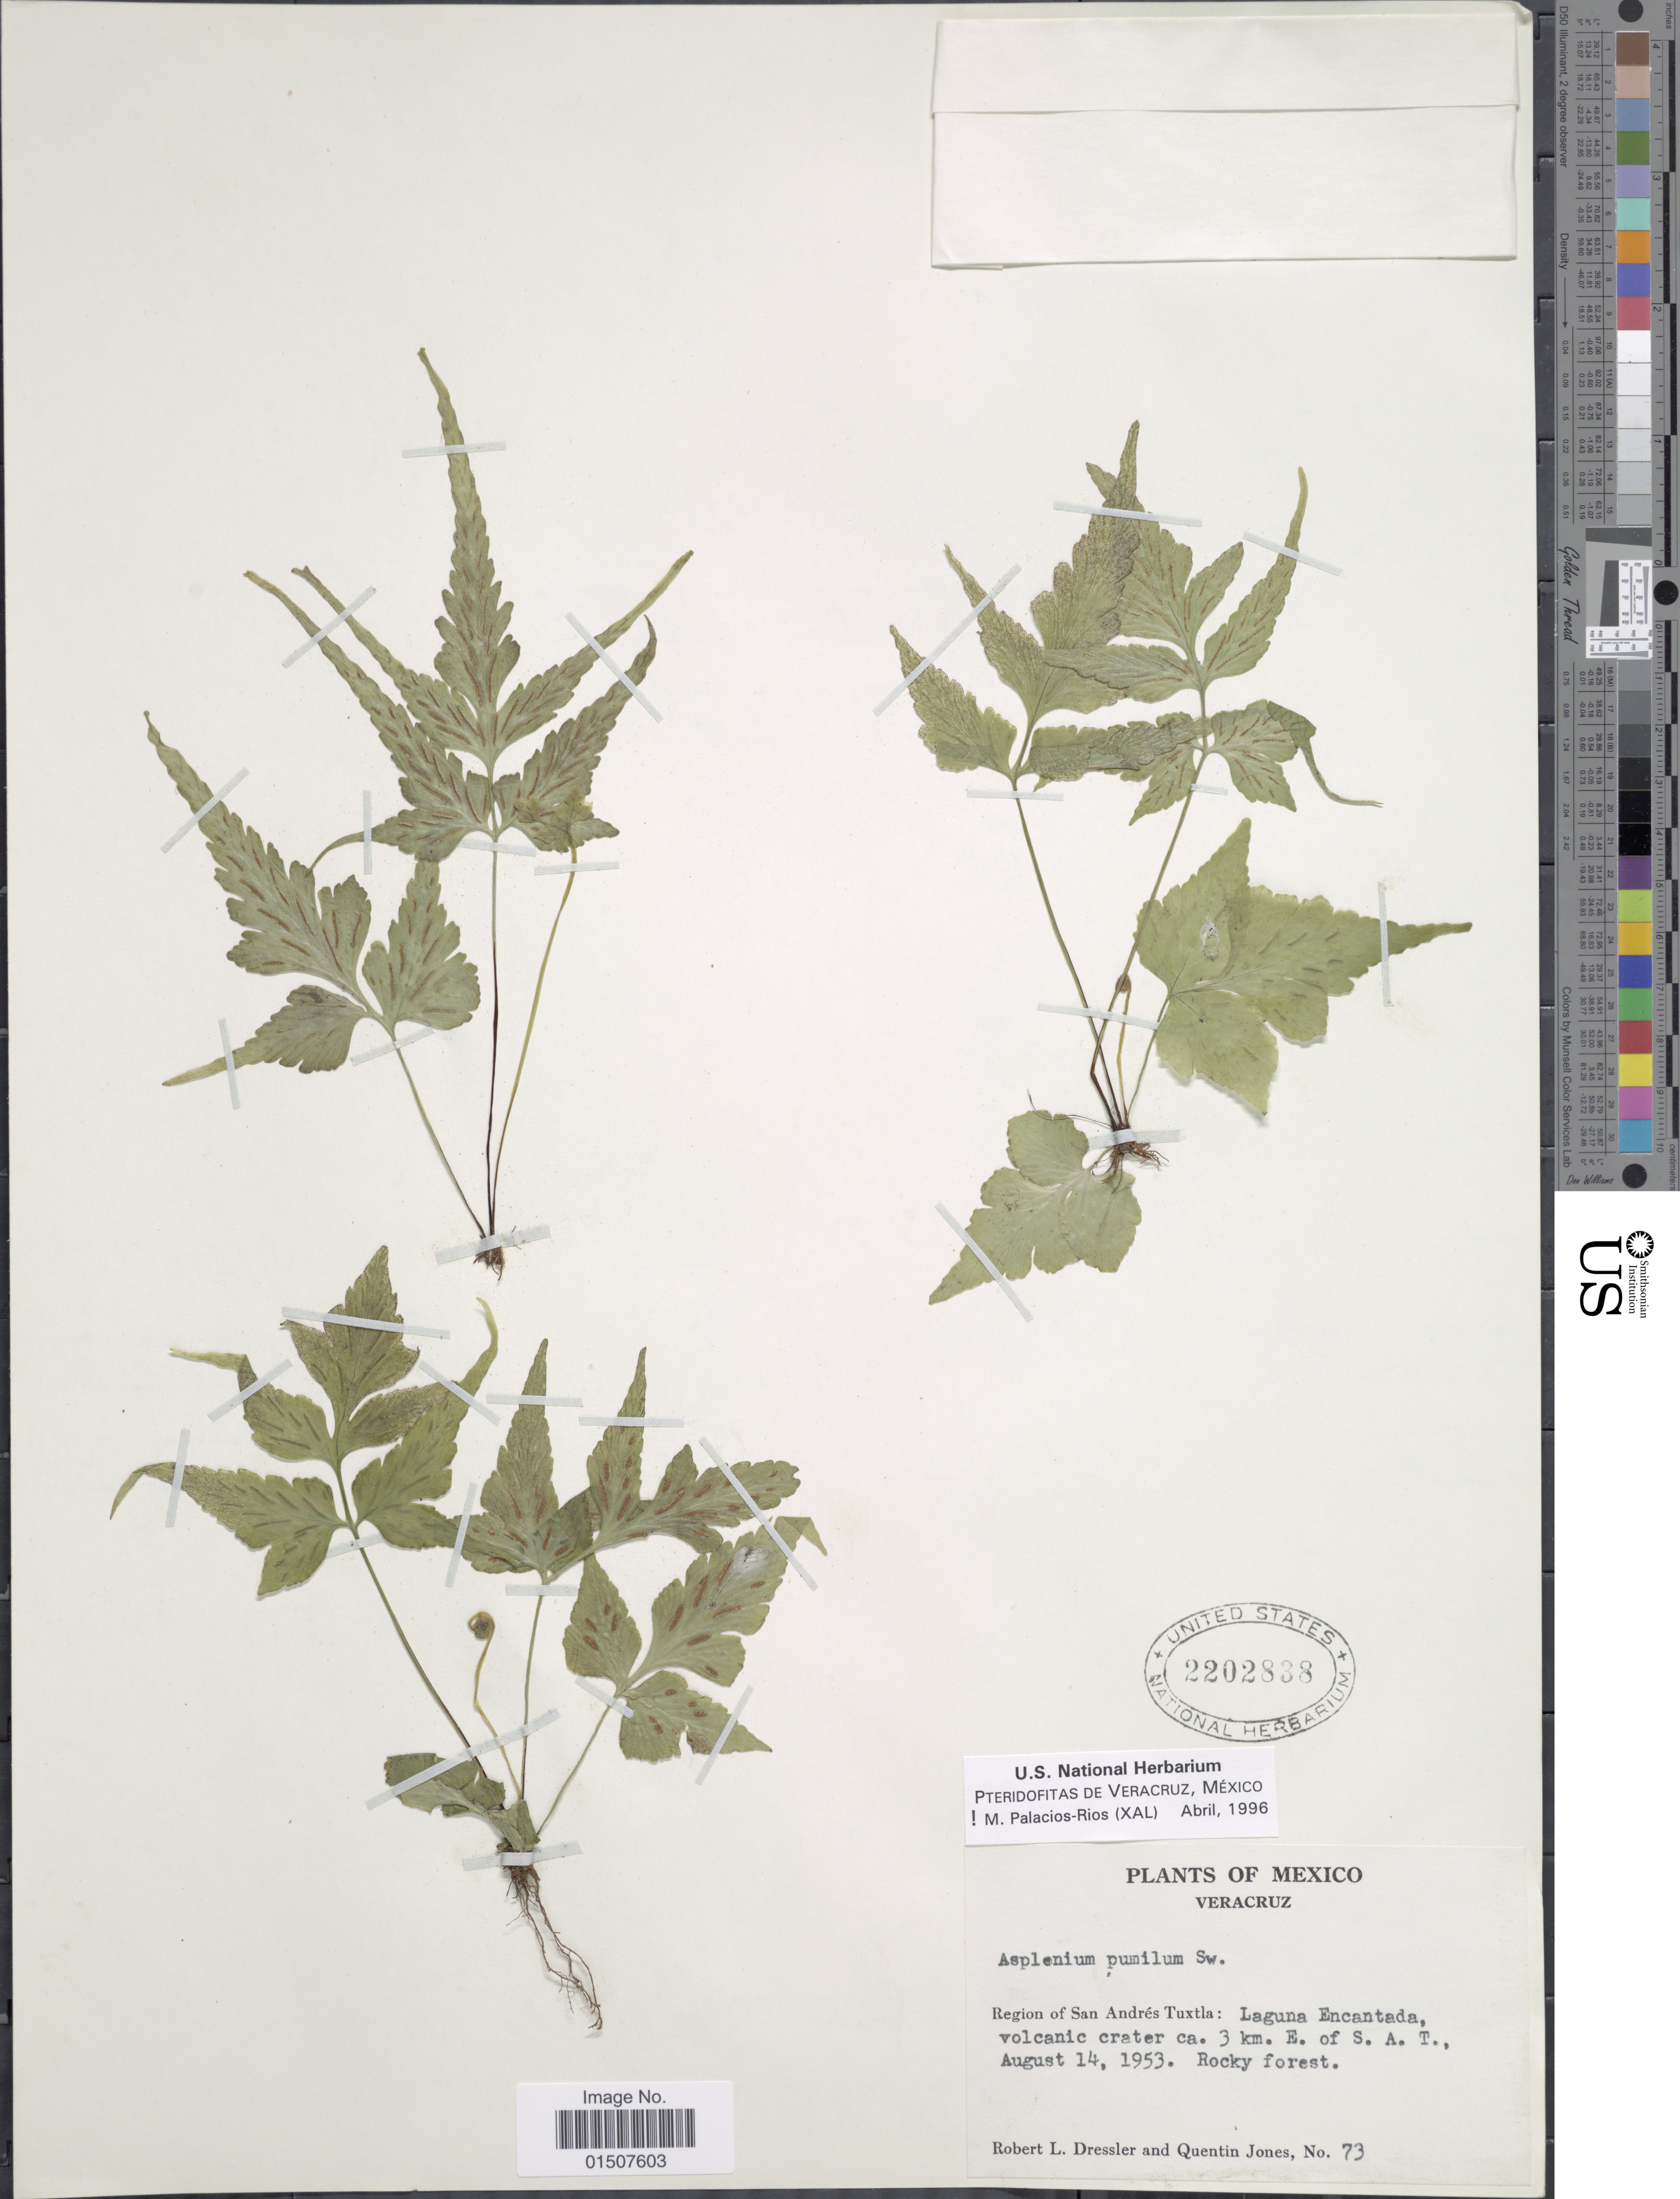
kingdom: Plantae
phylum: Tracheophyta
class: Polypodiopsida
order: Polypodiales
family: Aspleniaceae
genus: Asplenium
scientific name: Asplenium pumilum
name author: Sw.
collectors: R. Dressler & Q. Jones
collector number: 73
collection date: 1953-08-14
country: Mexico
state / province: Veracruz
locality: Region of San Andres Tuxtla:lagna Encantada, volcanic crater ca. 3 km. E of S. A. T., Rocky forest.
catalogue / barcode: US 2202838